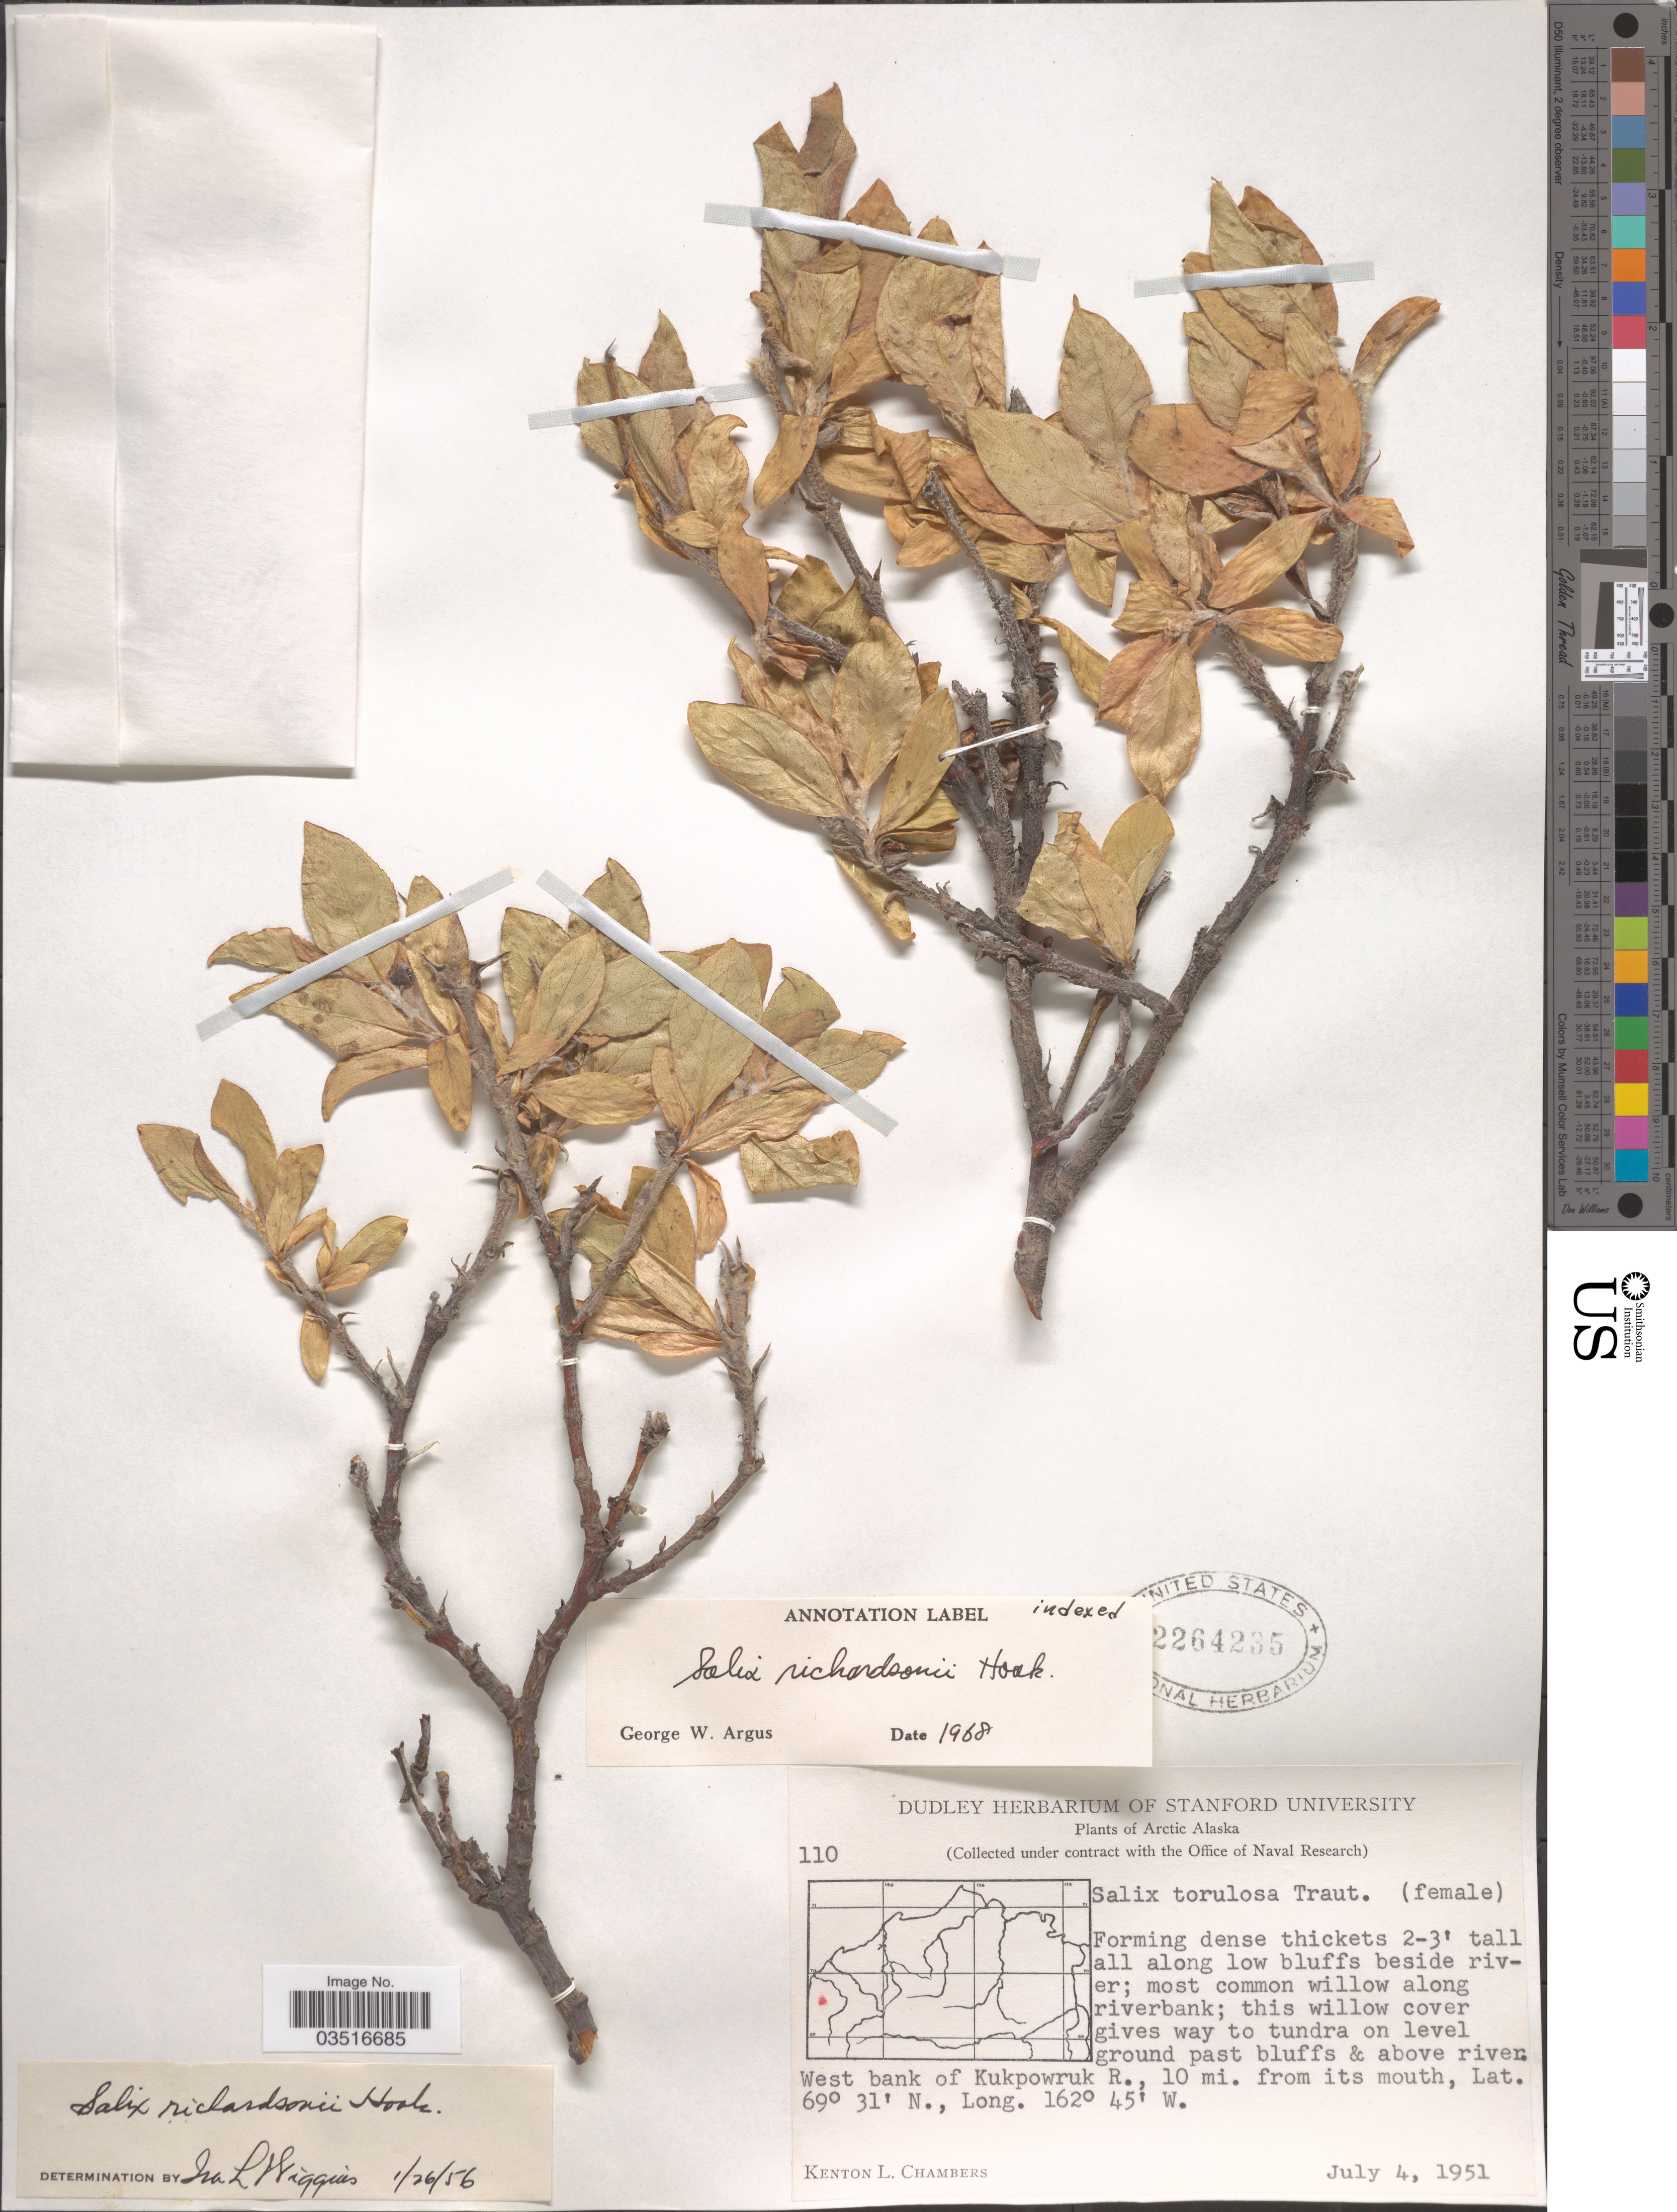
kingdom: Plantae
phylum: Tracheophyta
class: Magnoliopsida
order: Malpighiales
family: Salicaceae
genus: Salix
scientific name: Salix richardsonii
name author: Hook.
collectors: K. L. Chambers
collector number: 110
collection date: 1951-07-04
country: United States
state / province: Alaska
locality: Arctic Alaska. Along low bluffs beside river. West bank of Kikpowruk R., 10 mi. from its mouth.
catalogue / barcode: US 2264235